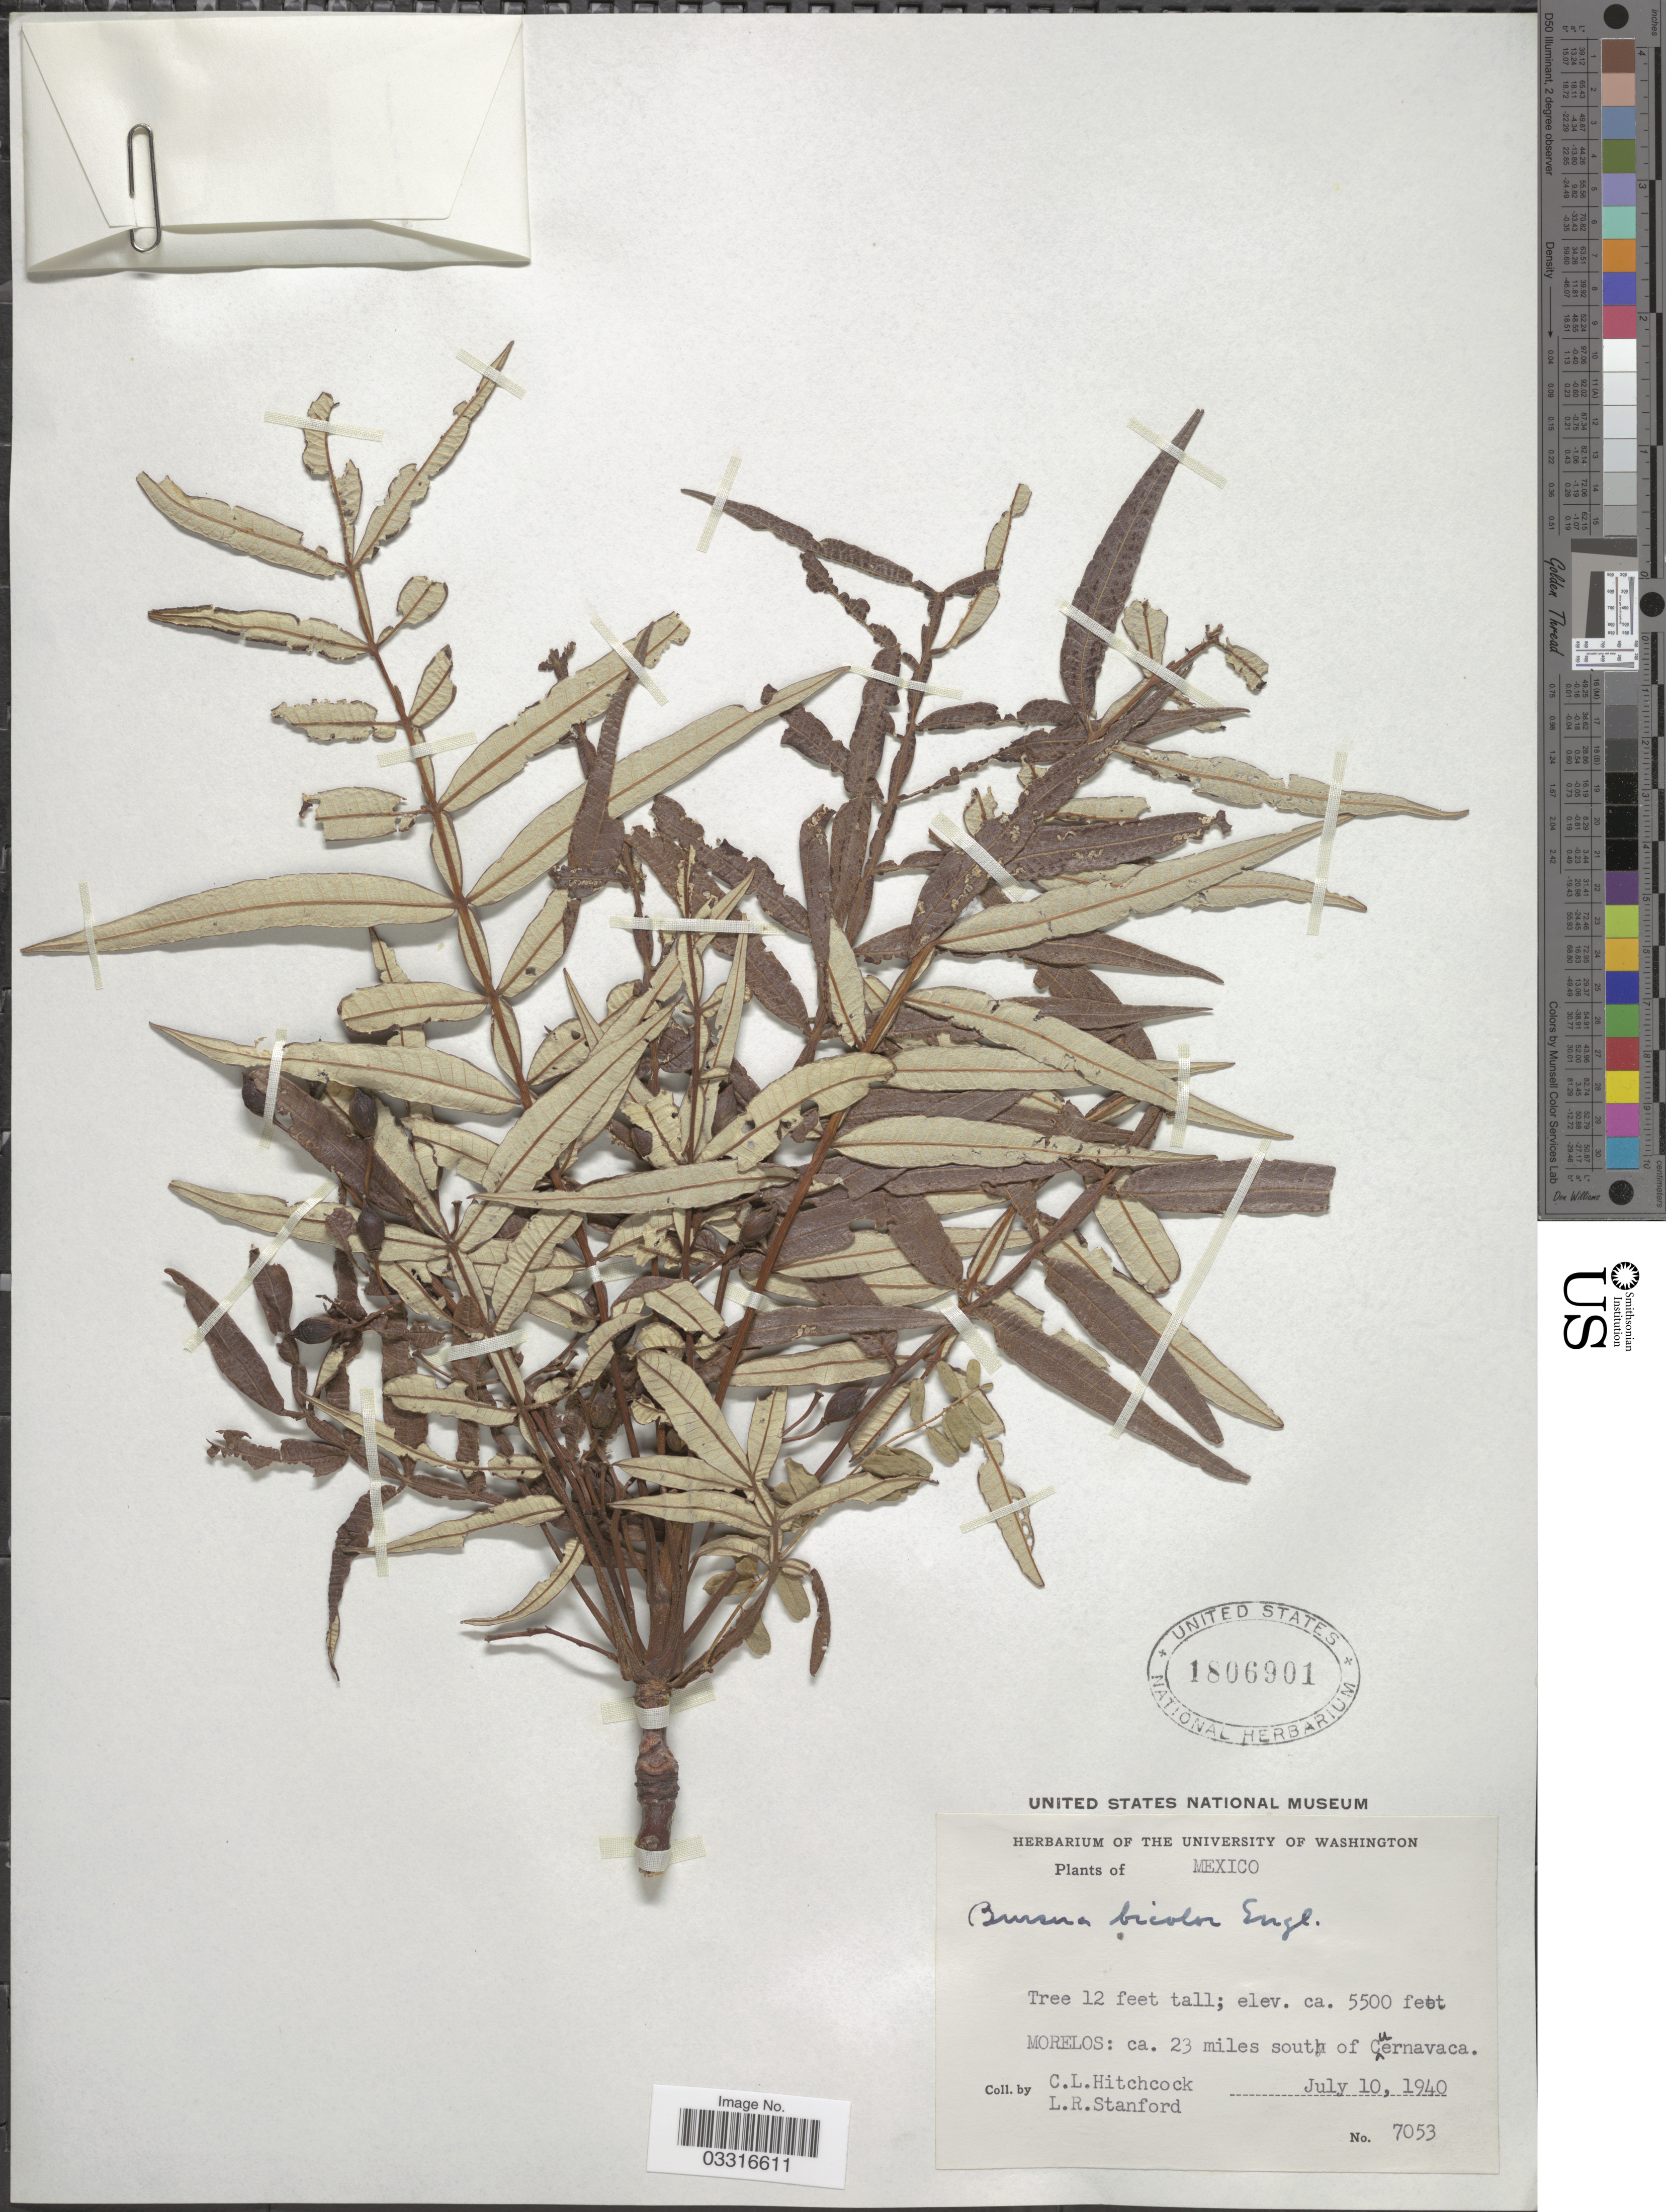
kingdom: Plantae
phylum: Tracheophyta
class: Magnoliopsida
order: Sapindales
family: Burseraceae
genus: Bursera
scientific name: Bursera bicolor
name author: (Willd. ex Schltdl.) Engl.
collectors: C. L. Hitchcock & L. R. Stanford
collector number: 7053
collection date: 1940-07-10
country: Mexico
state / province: Morelos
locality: Ca. 23 miles south of Cuernavaca.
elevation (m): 1676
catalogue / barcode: US 1806901